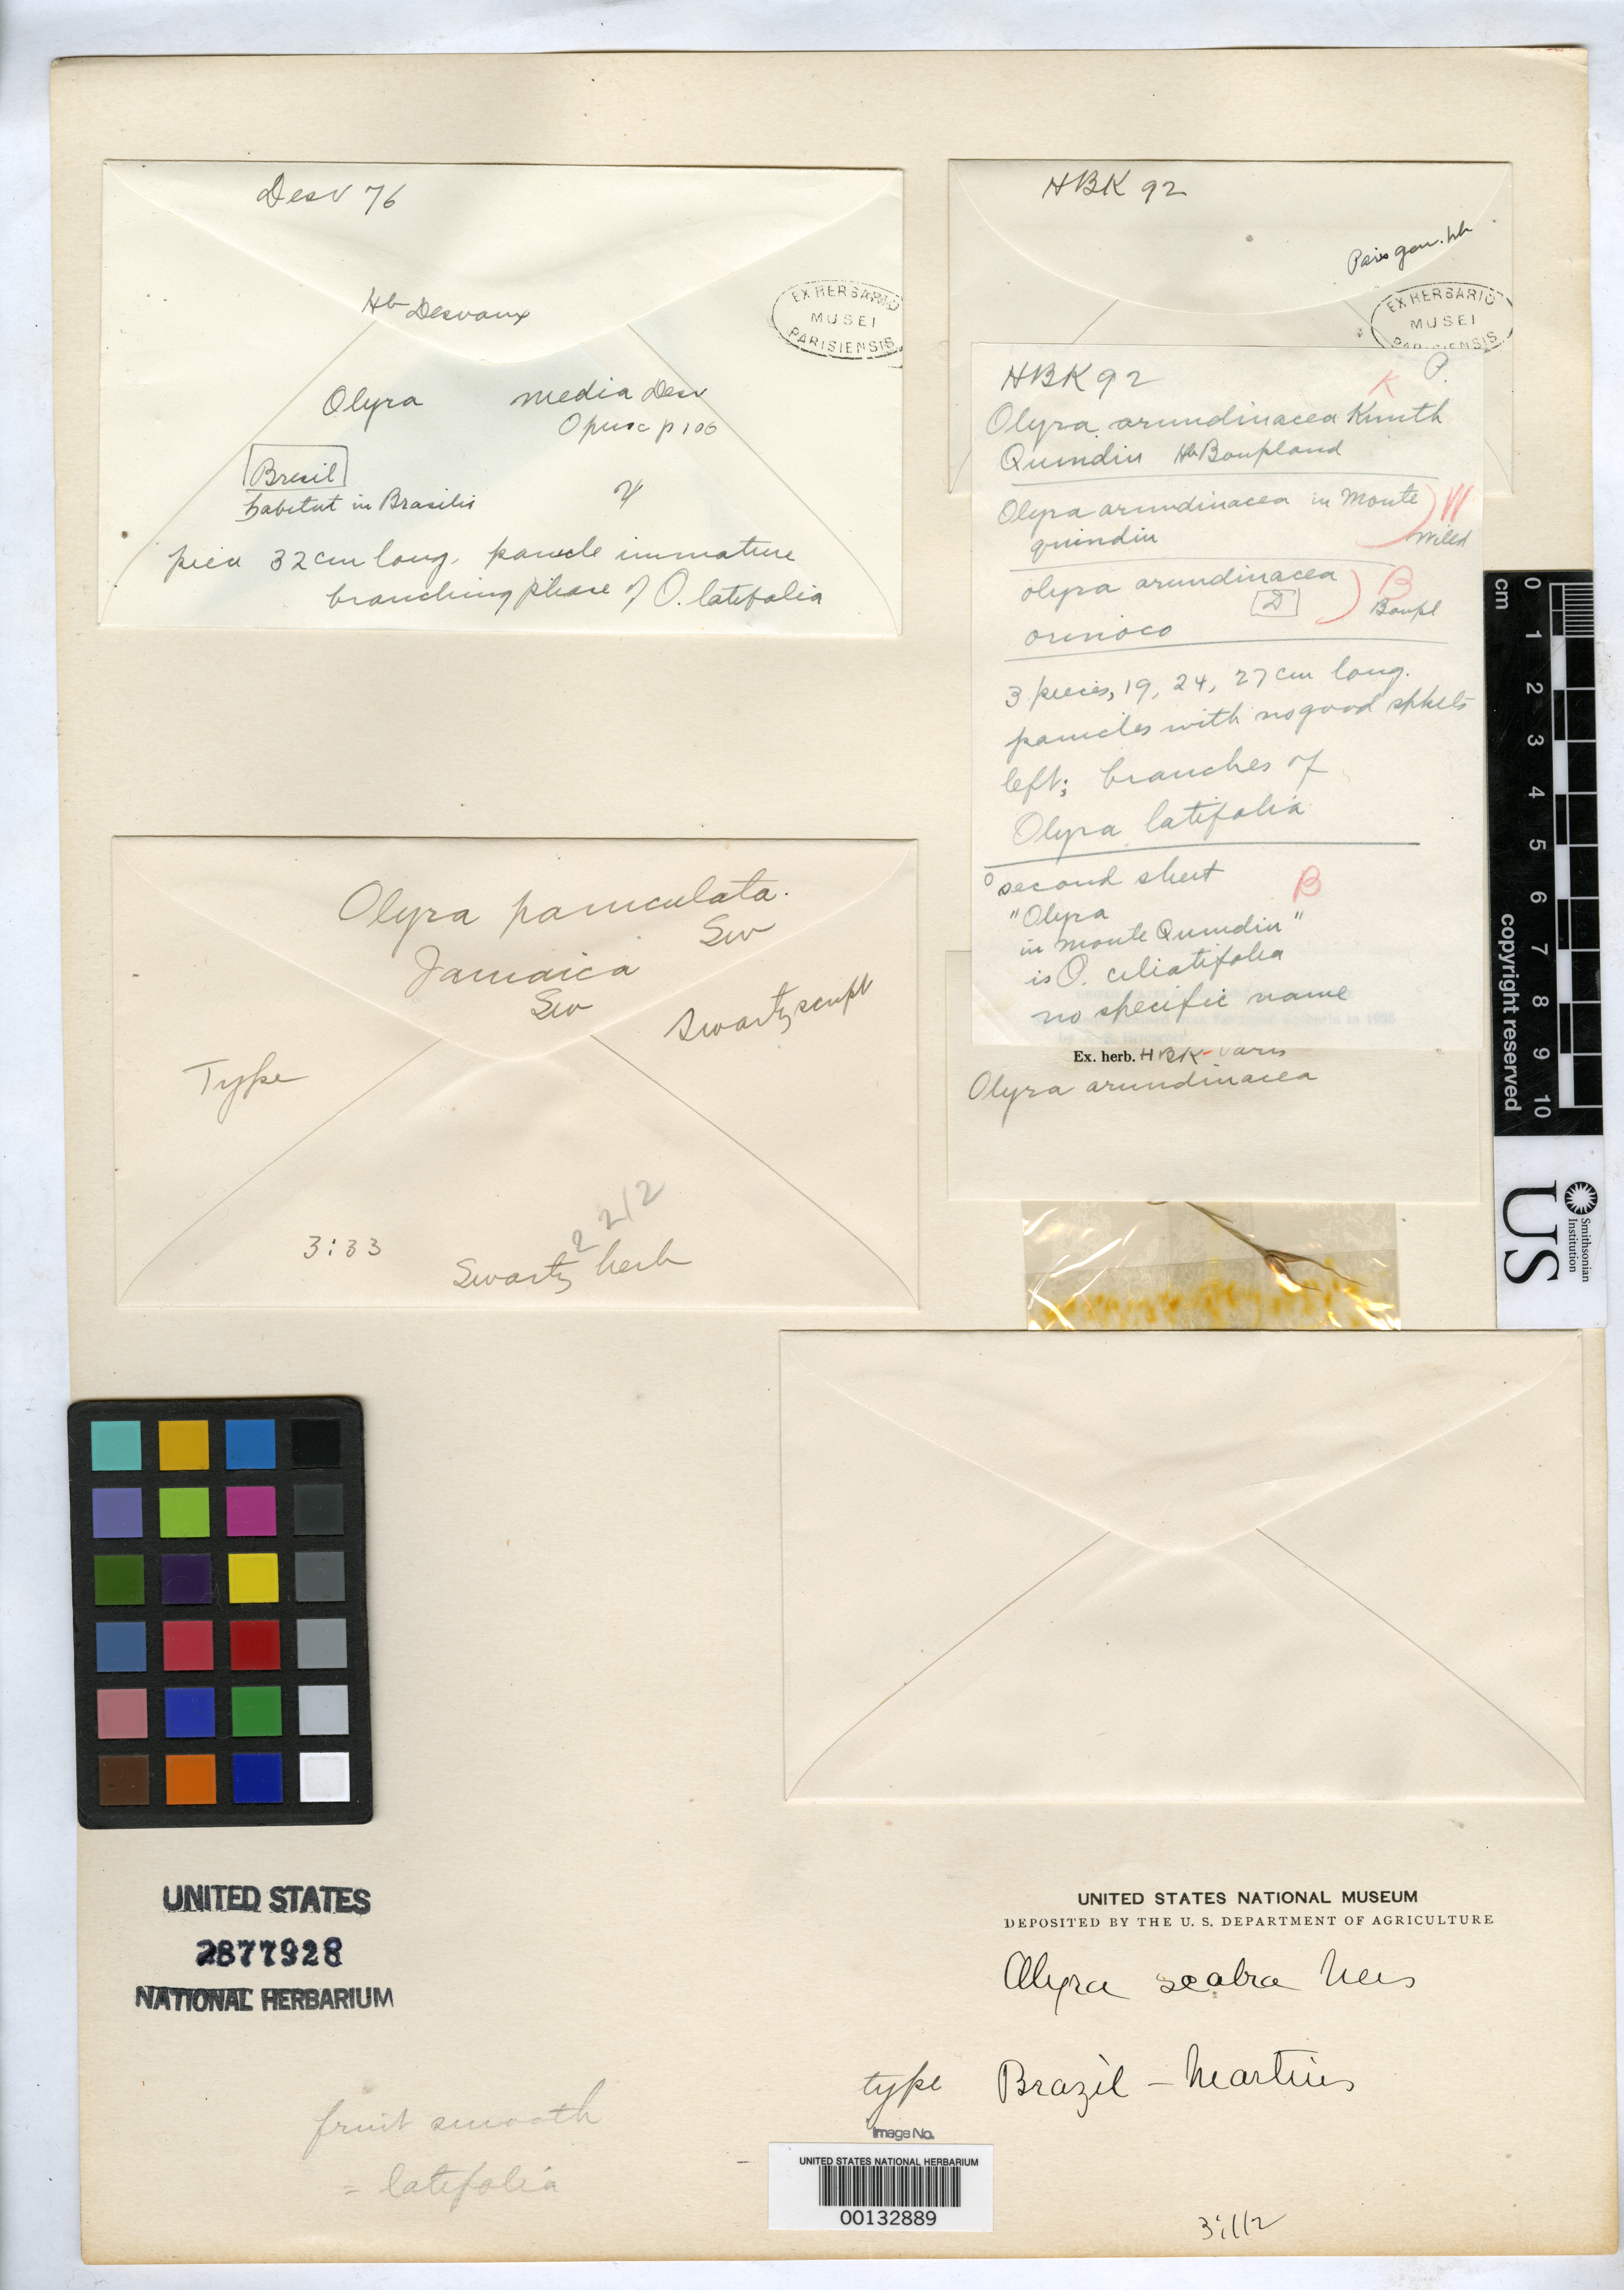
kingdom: Plantae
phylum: Tracheophyta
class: Liliopsida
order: Poales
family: Poaceae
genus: Olyra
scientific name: Olyra scabra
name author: Nees in Mart.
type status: Isolectotype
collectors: C. F. Martius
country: Brazil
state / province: Bahia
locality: North of Esplanda city on road to Jaquera.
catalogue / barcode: US 2877928